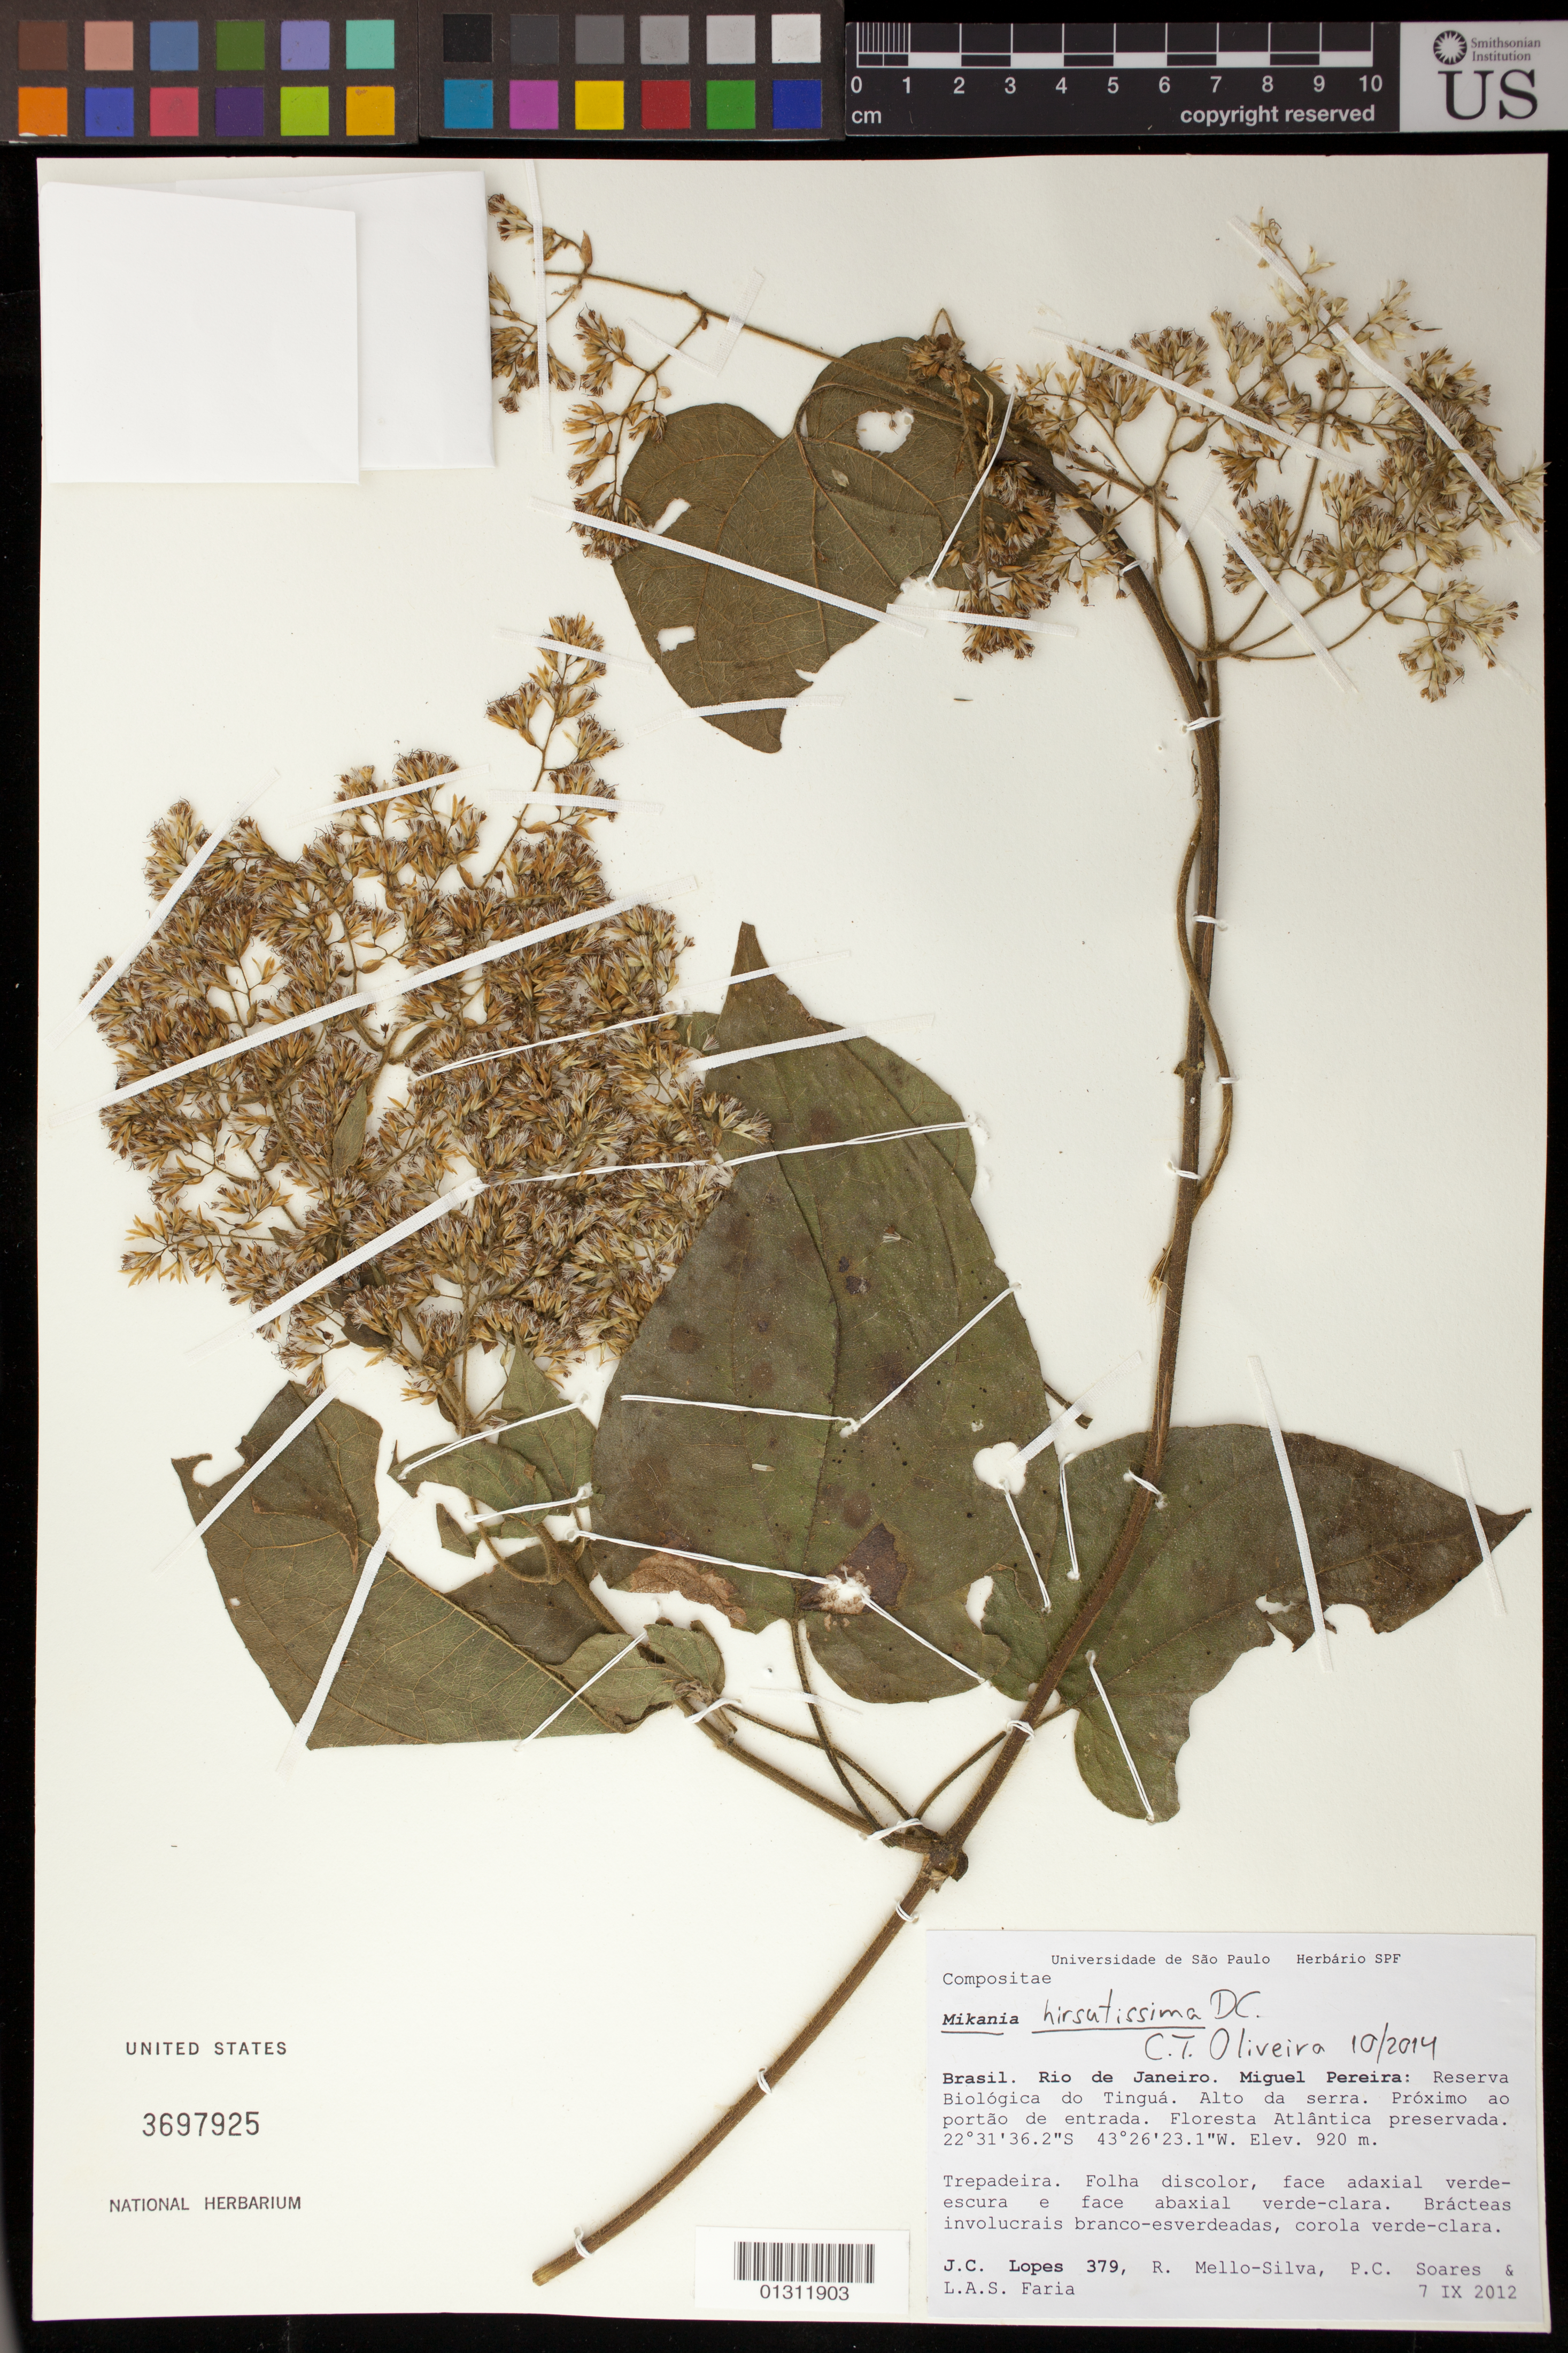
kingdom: Plantae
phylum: Tracheophyta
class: Magnoliopsida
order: Asterales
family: Asteraceae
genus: Mikania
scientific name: Mikania hirsutissima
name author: DC.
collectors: J. C. Lopes, R. Mello-Silva, P. Soares & L. Faria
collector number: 379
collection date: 2012-09-07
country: Brazil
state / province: Rio de Janeiro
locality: Miguel Pereira: Reserva Biologica do Tingua. Alto da cerra. Proximo ao portao de entrada. Floresta Atlantica preservada.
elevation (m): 920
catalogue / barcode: US 3697925